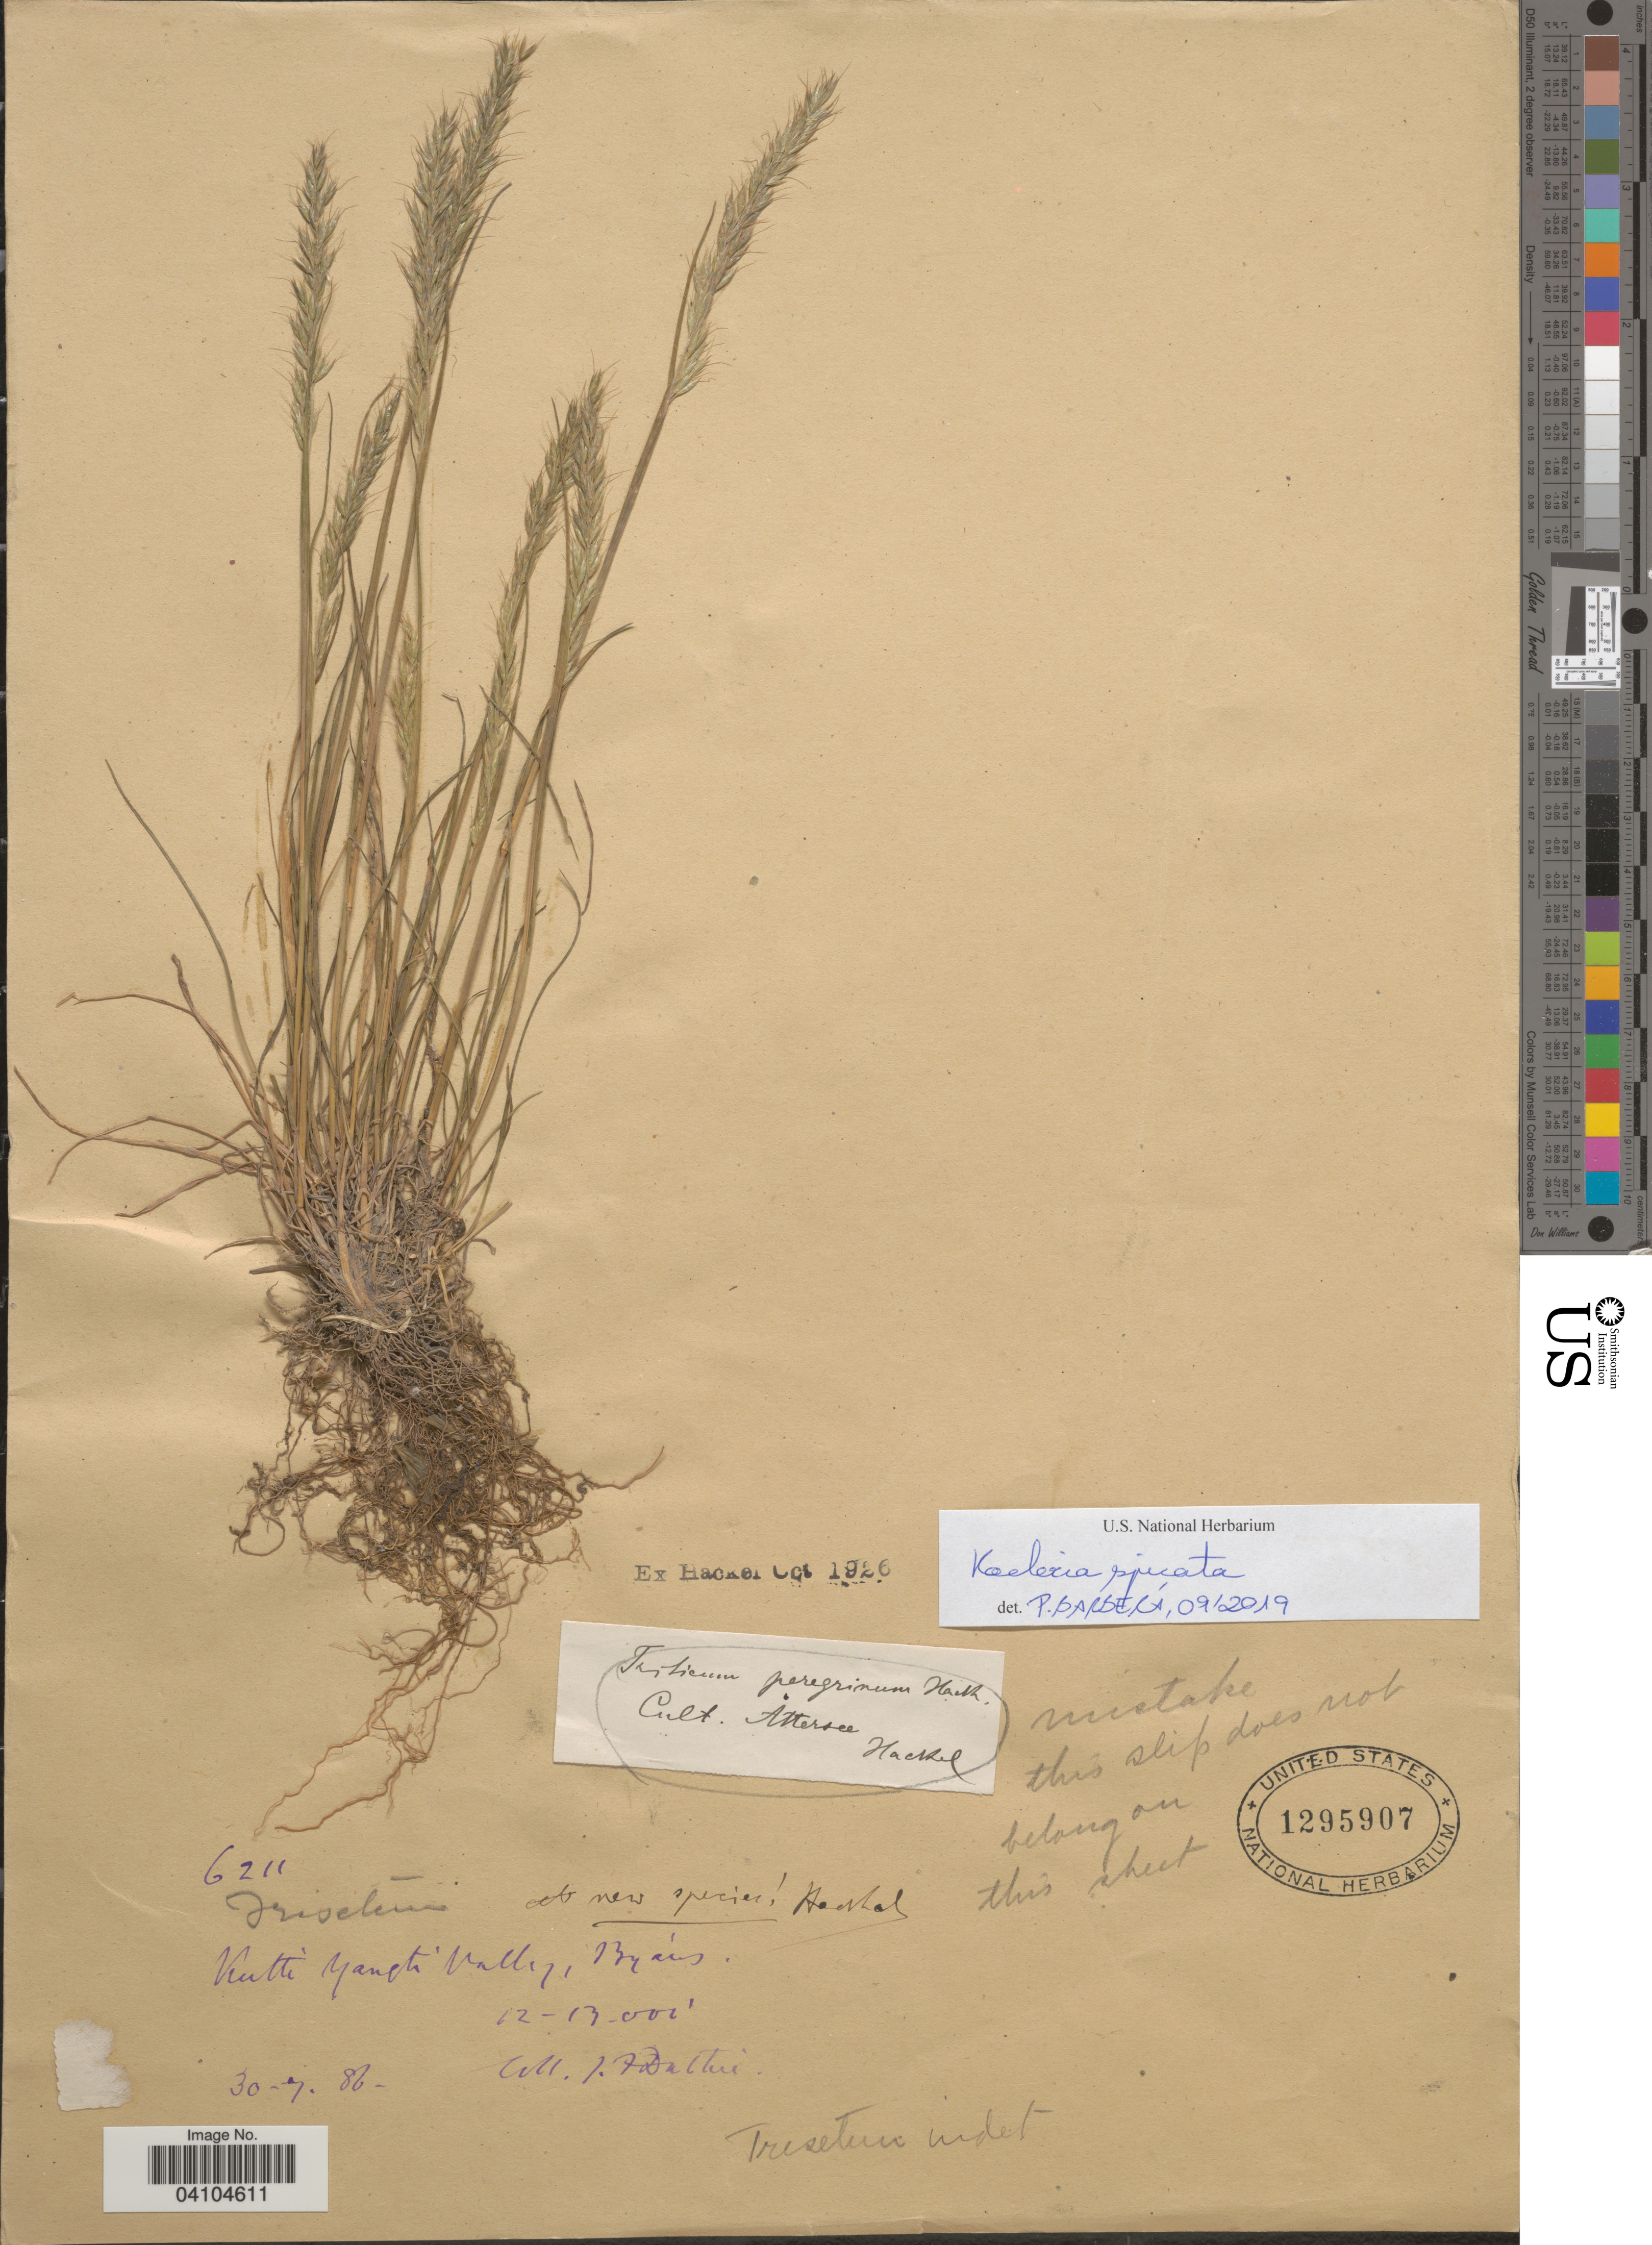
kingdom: Plantae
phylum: Tracheophyta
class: Liliopsida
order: Poales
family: Poaceae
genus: Koeleria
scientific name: Koeleria spicata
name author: (L.) Barberá et al.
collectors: -. Hackel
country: Austria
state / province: Oberosterreich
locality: Attersee.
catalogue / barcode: US 1295907